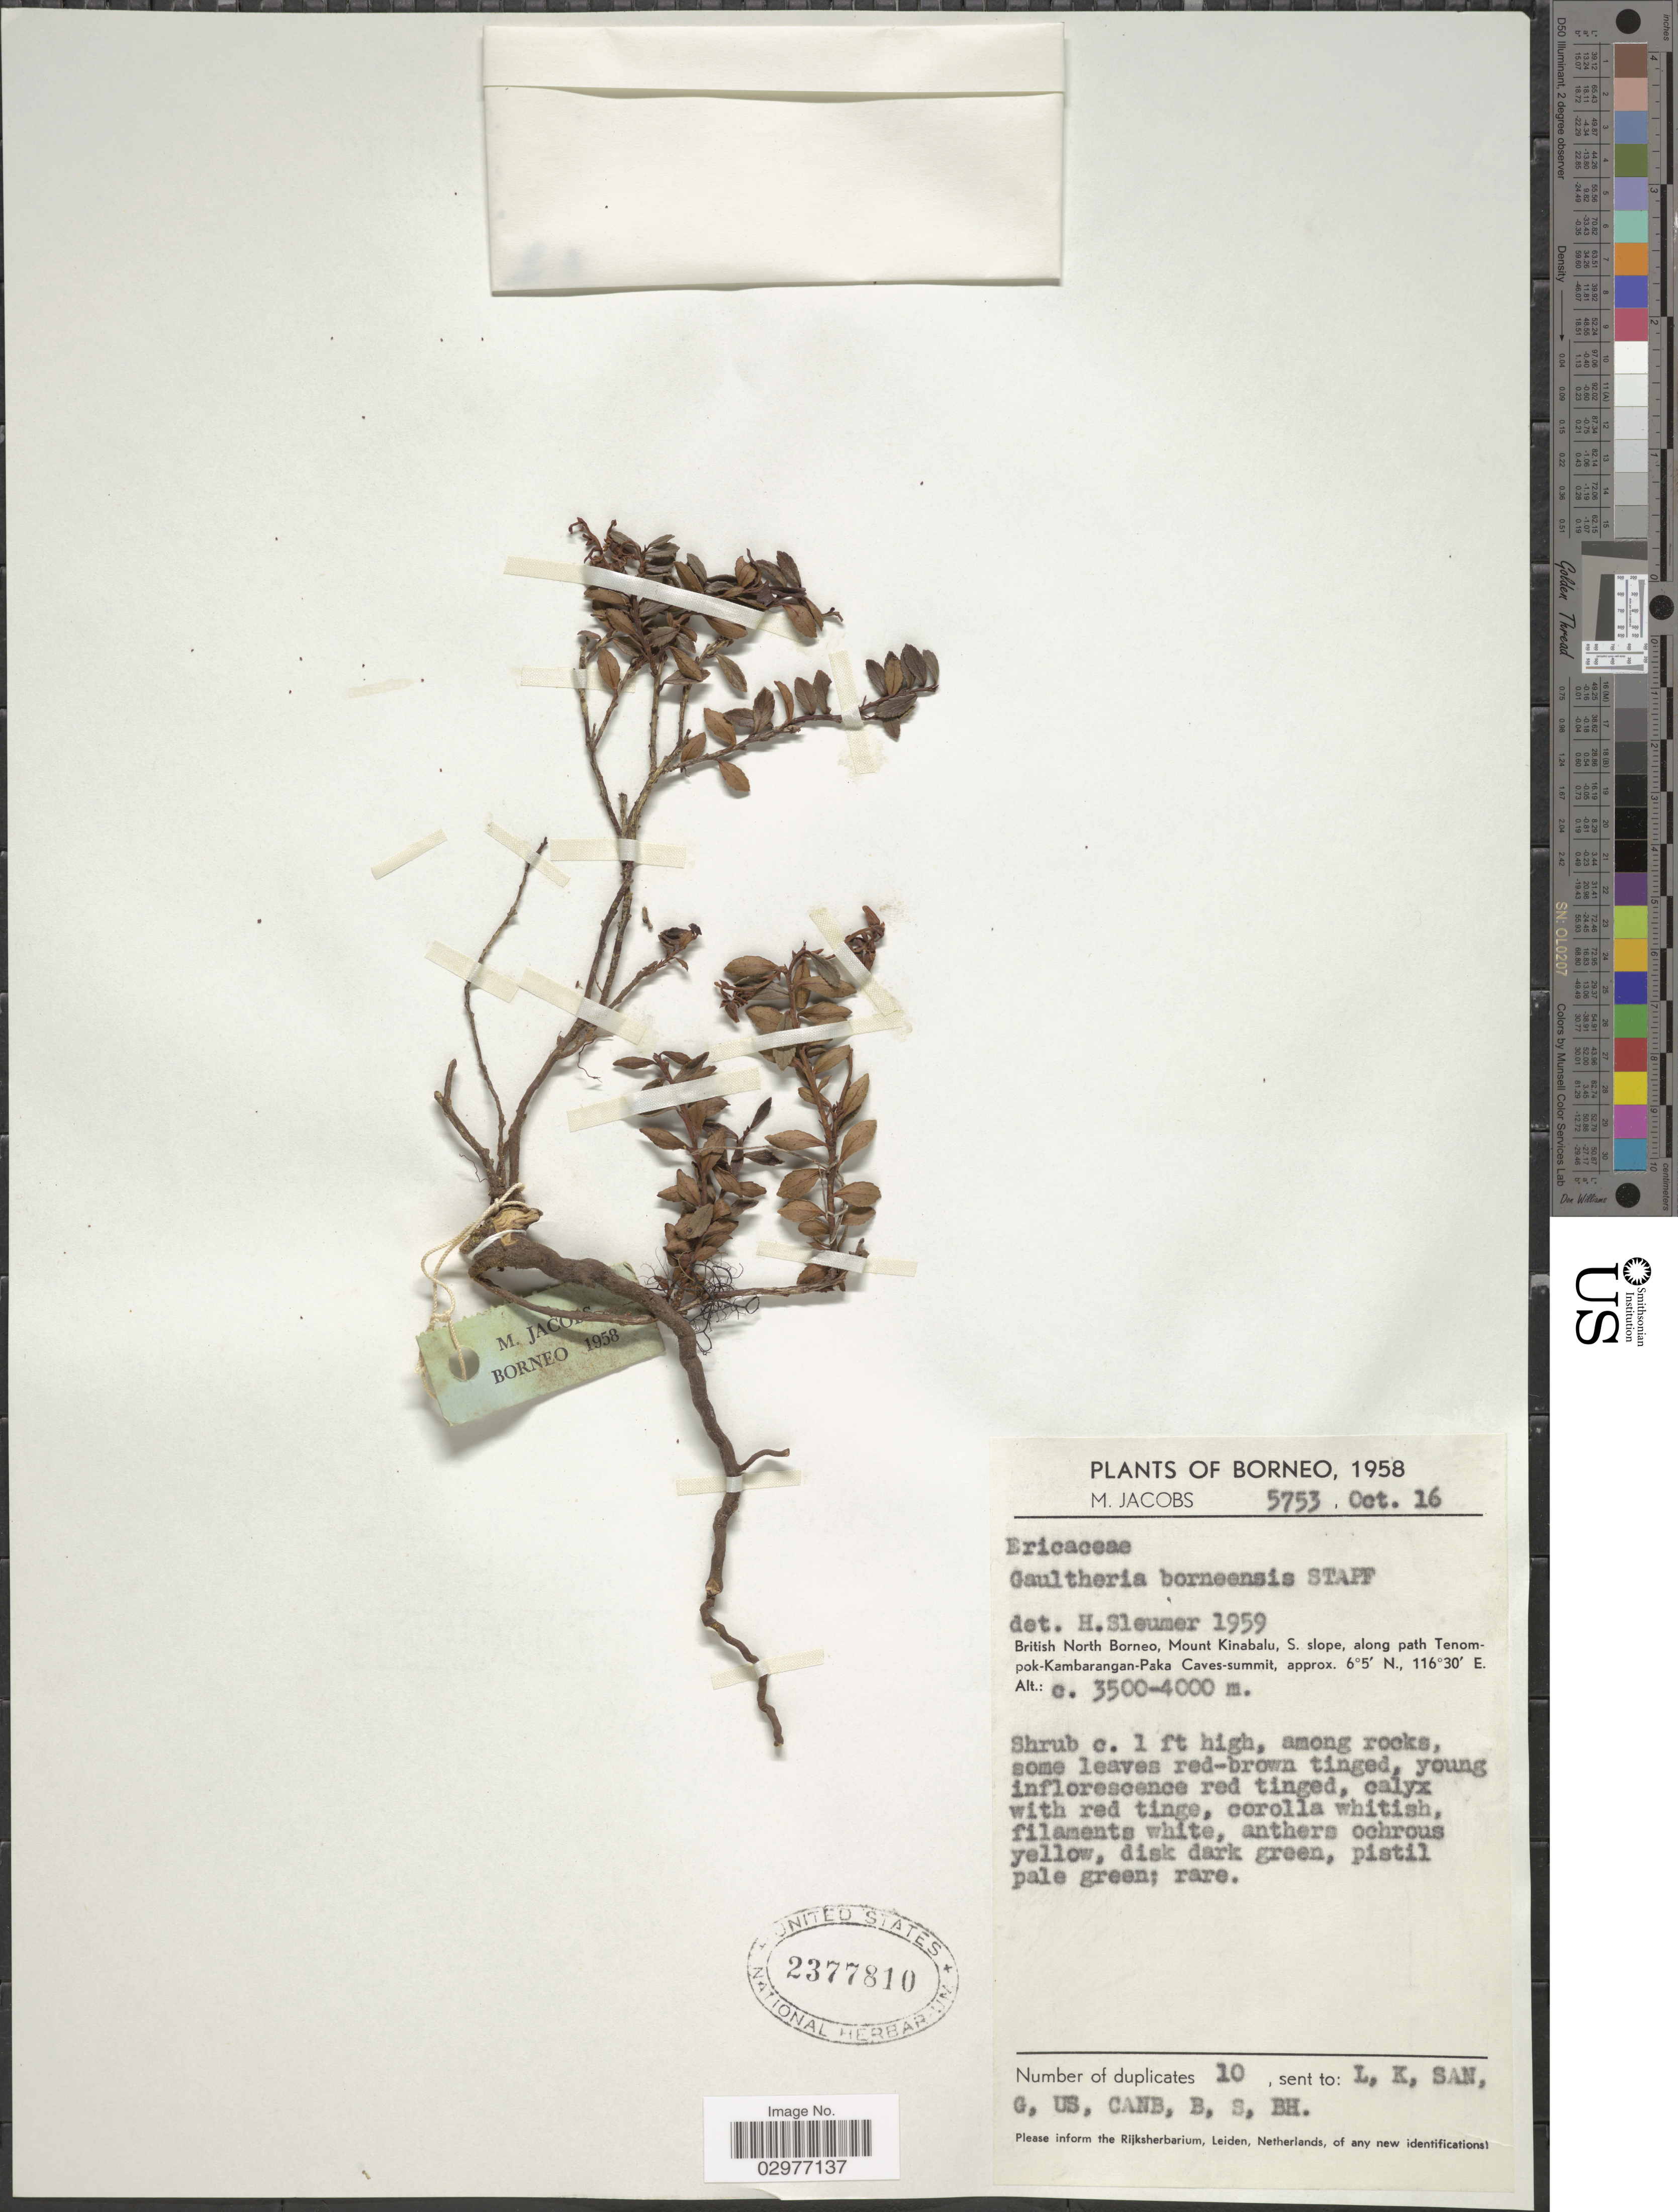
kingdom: Plantae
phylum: Tracheophyta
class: Magnoliopsida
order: Ericales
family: Ericaceae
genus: Gaultheria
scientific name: Gaultheria borneensis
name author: Stapf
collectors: M. Jacobs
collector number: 5753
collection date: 1958-10-16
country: Malaysia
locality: British North Borneo, Mount Kinabalu, S. slope, along path Tenompok-Kambarangan-Paka Caves-summit.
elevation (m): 3500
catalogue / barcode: US 2377810